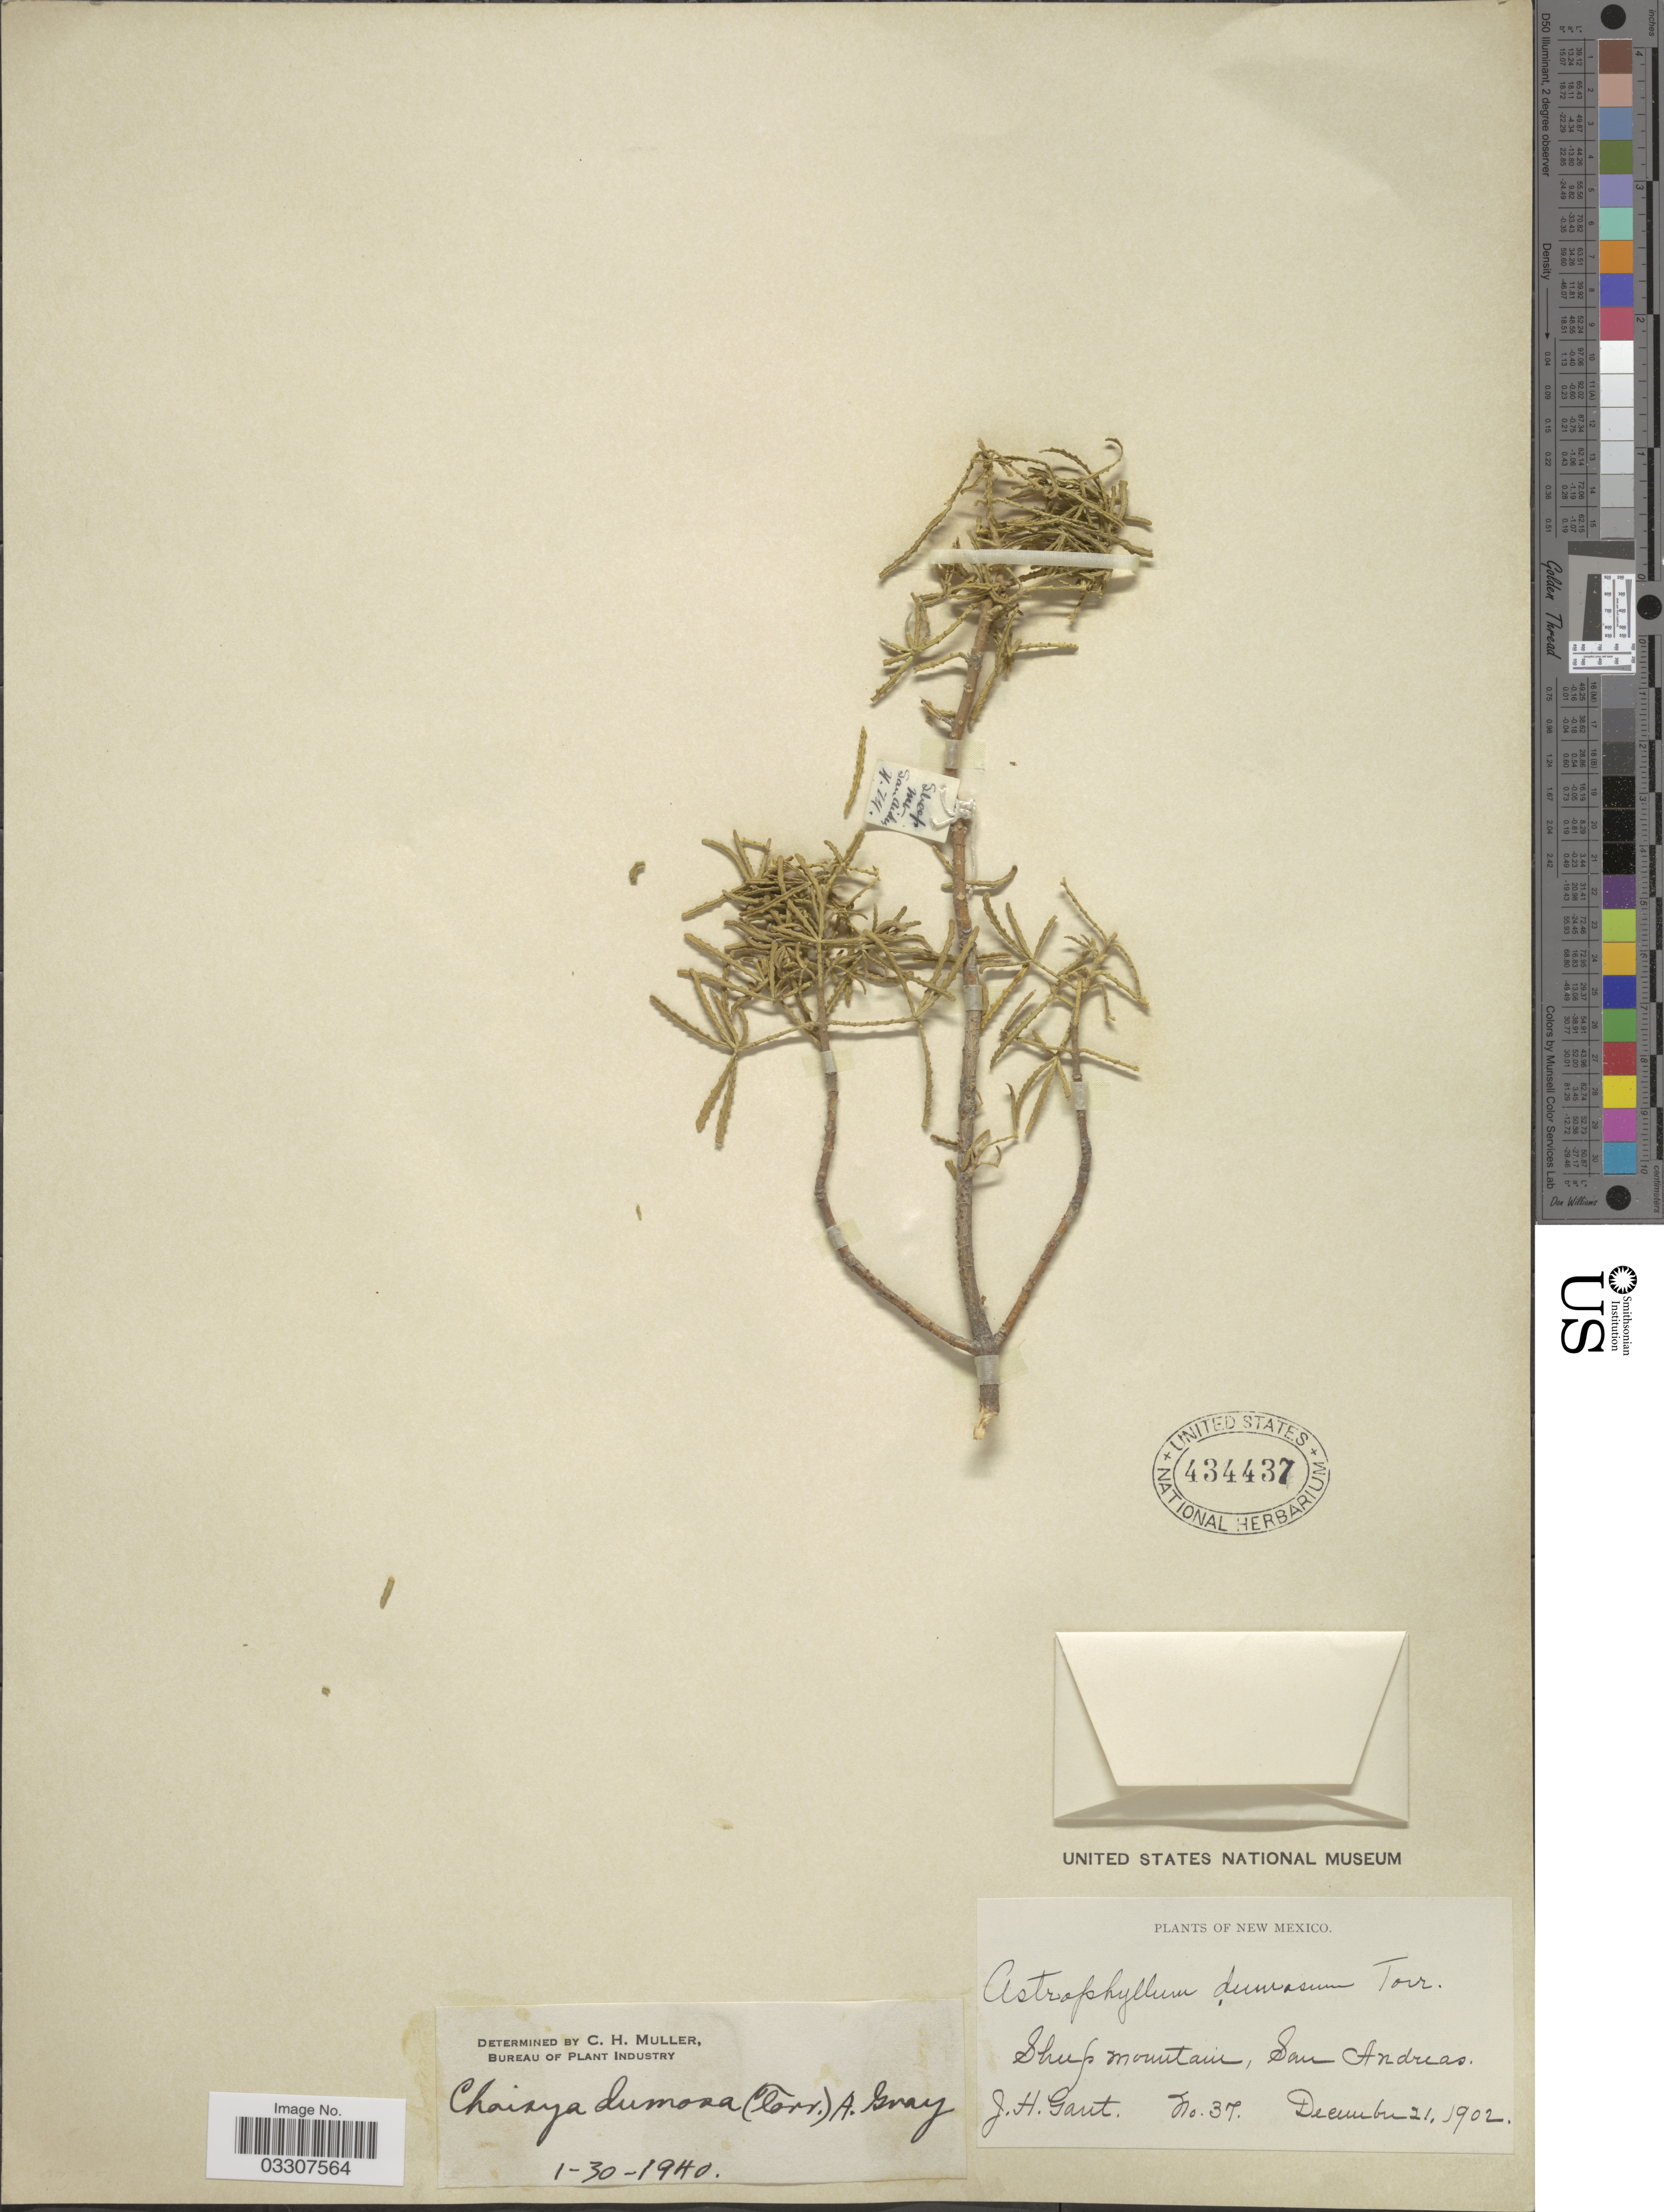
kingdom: Plantae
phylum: Tracheophyta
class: Magnoliopsida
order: Sapindales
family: Rutaceae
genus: Choisya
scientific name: Choisya dumosa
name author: A. Gray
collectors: J. Gaut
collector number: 37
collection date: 1902-12-21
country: United States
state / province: New Mexico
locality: Sheep mountain, San Andreas.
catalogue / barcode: US 434437